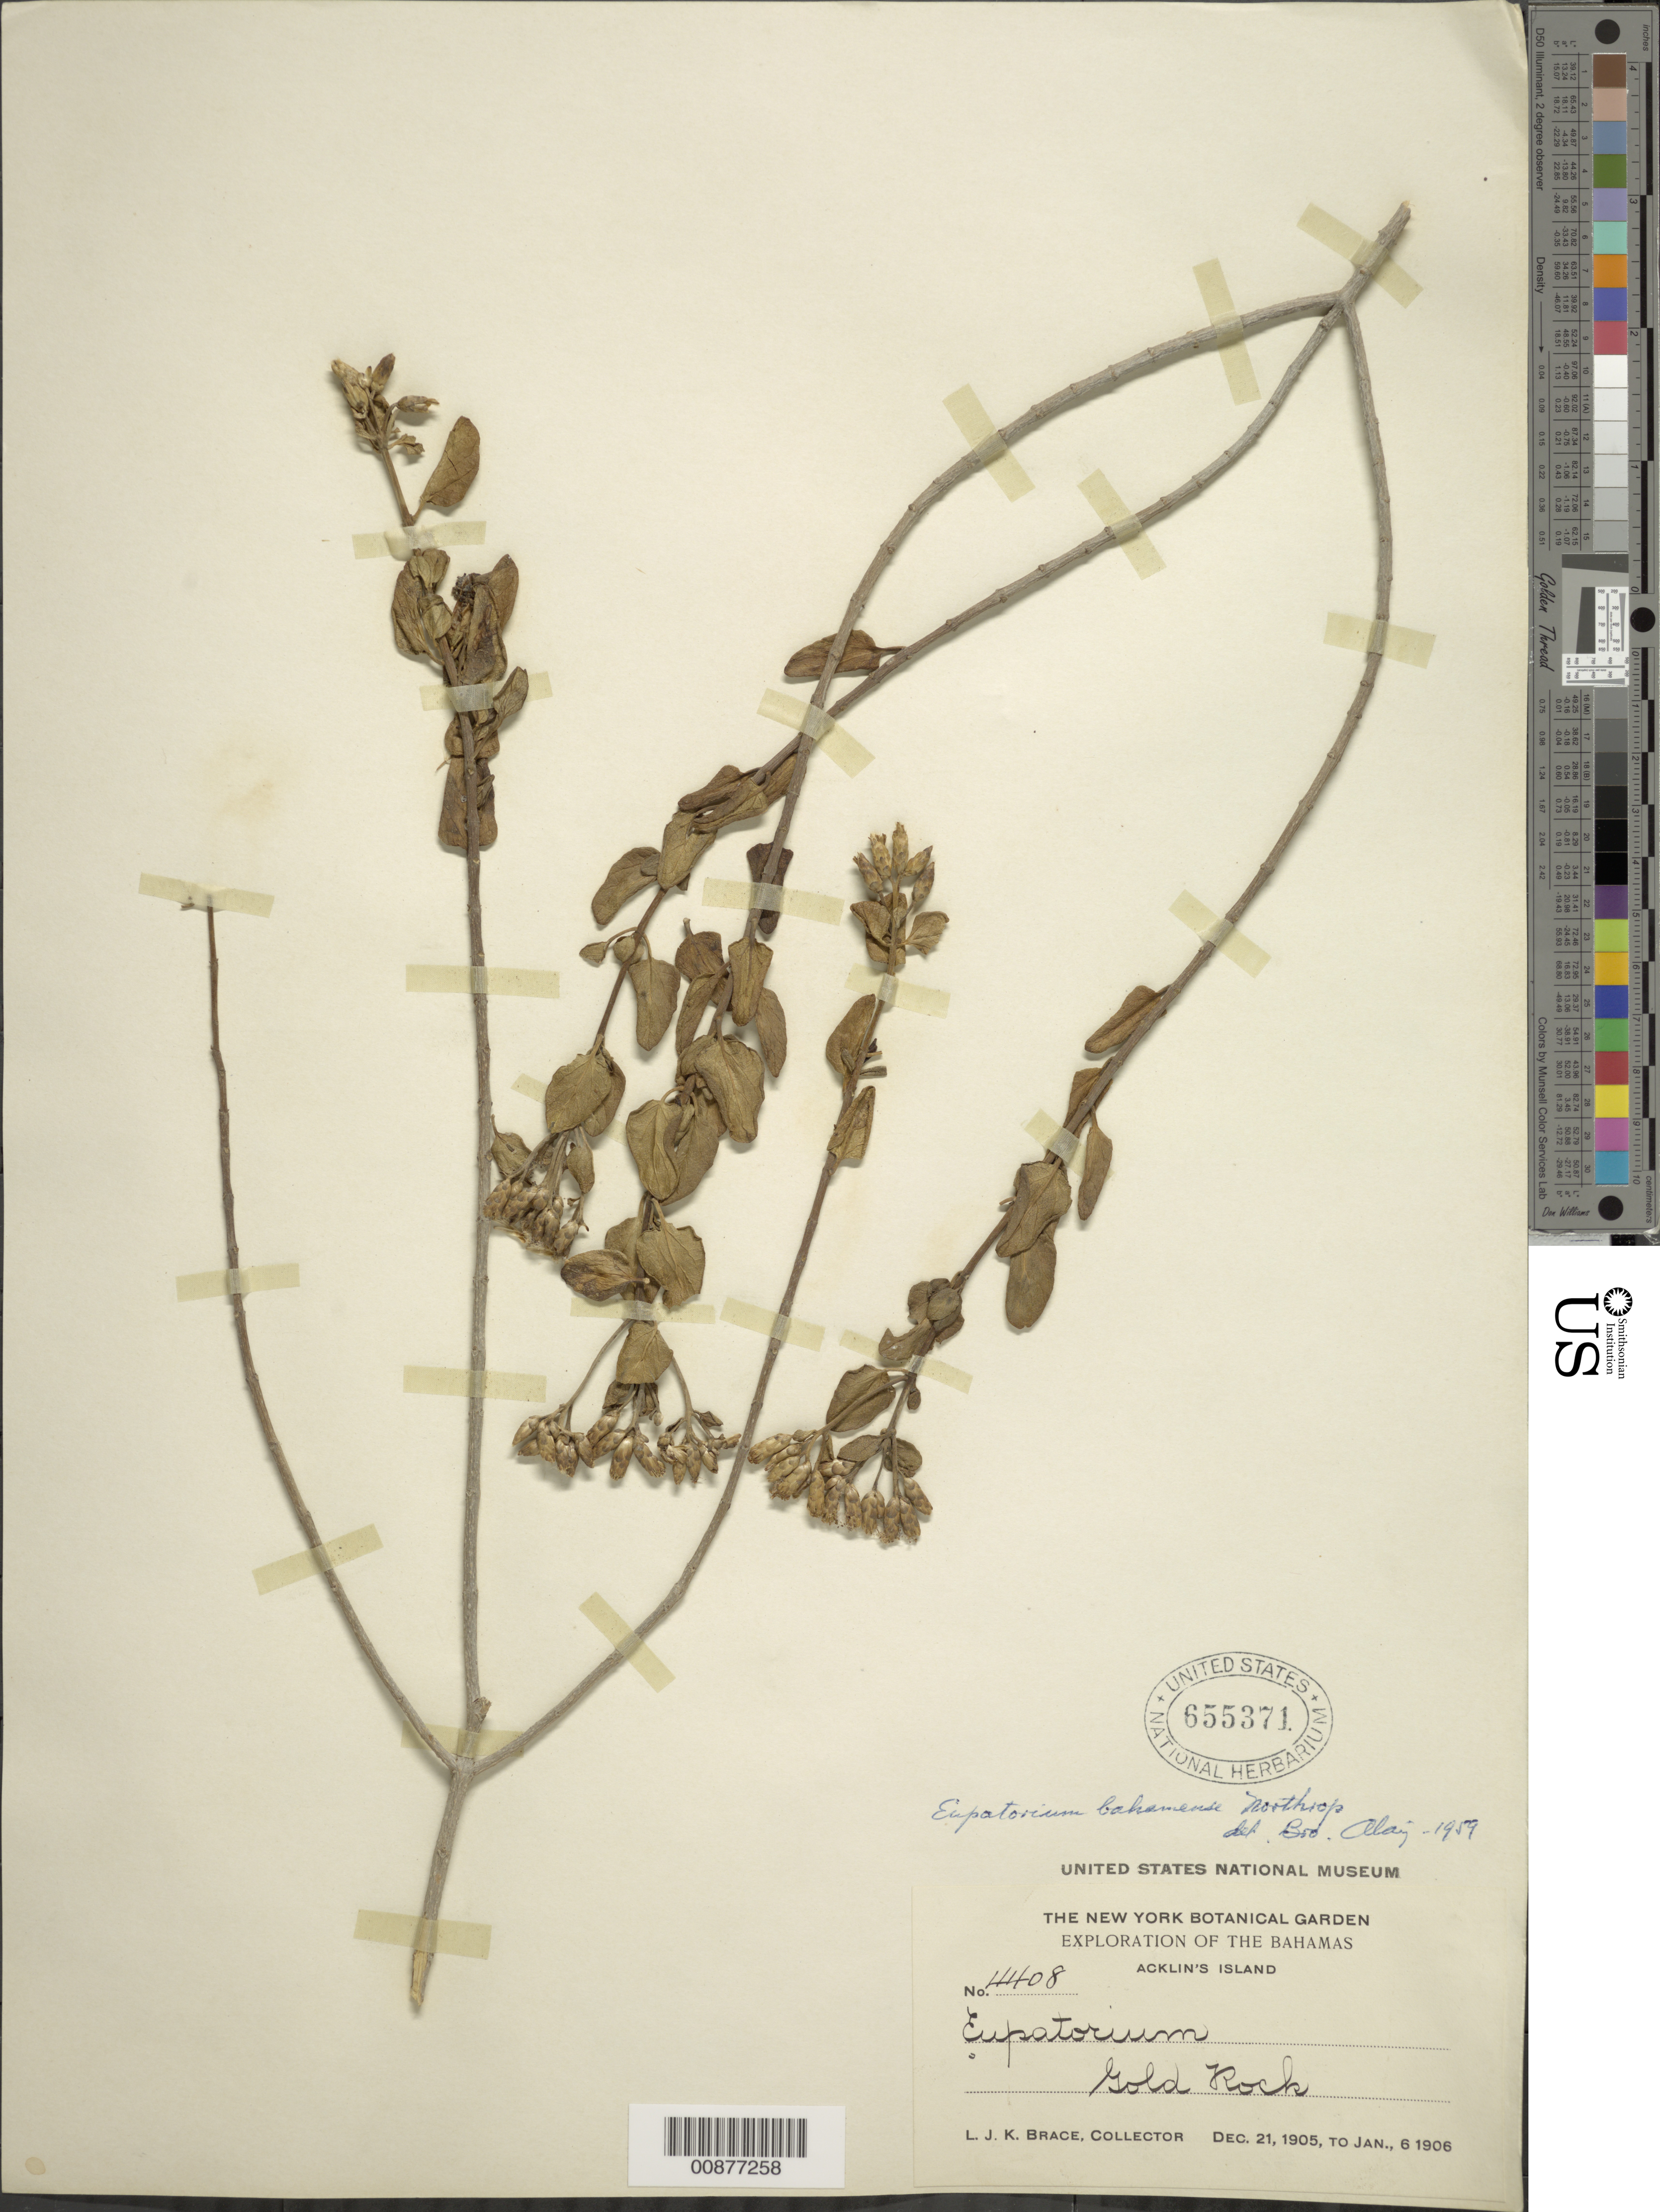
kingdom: Plantae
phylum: Tracheophyta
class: Magnoliopsida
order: Asterales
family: Asteraceae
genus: Chromolaena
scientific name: Chromolaena bahamensis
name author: (Northr.) R.M. King & H. Rob.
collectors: L. J. K. Brace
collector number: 4408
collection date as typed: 21 Dec 1905 to 06 Jan 1906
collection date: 1905-12-21/1906-01-06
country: Bahamas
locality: Acklin's Island. Gold Rock.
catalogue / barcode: US 655371